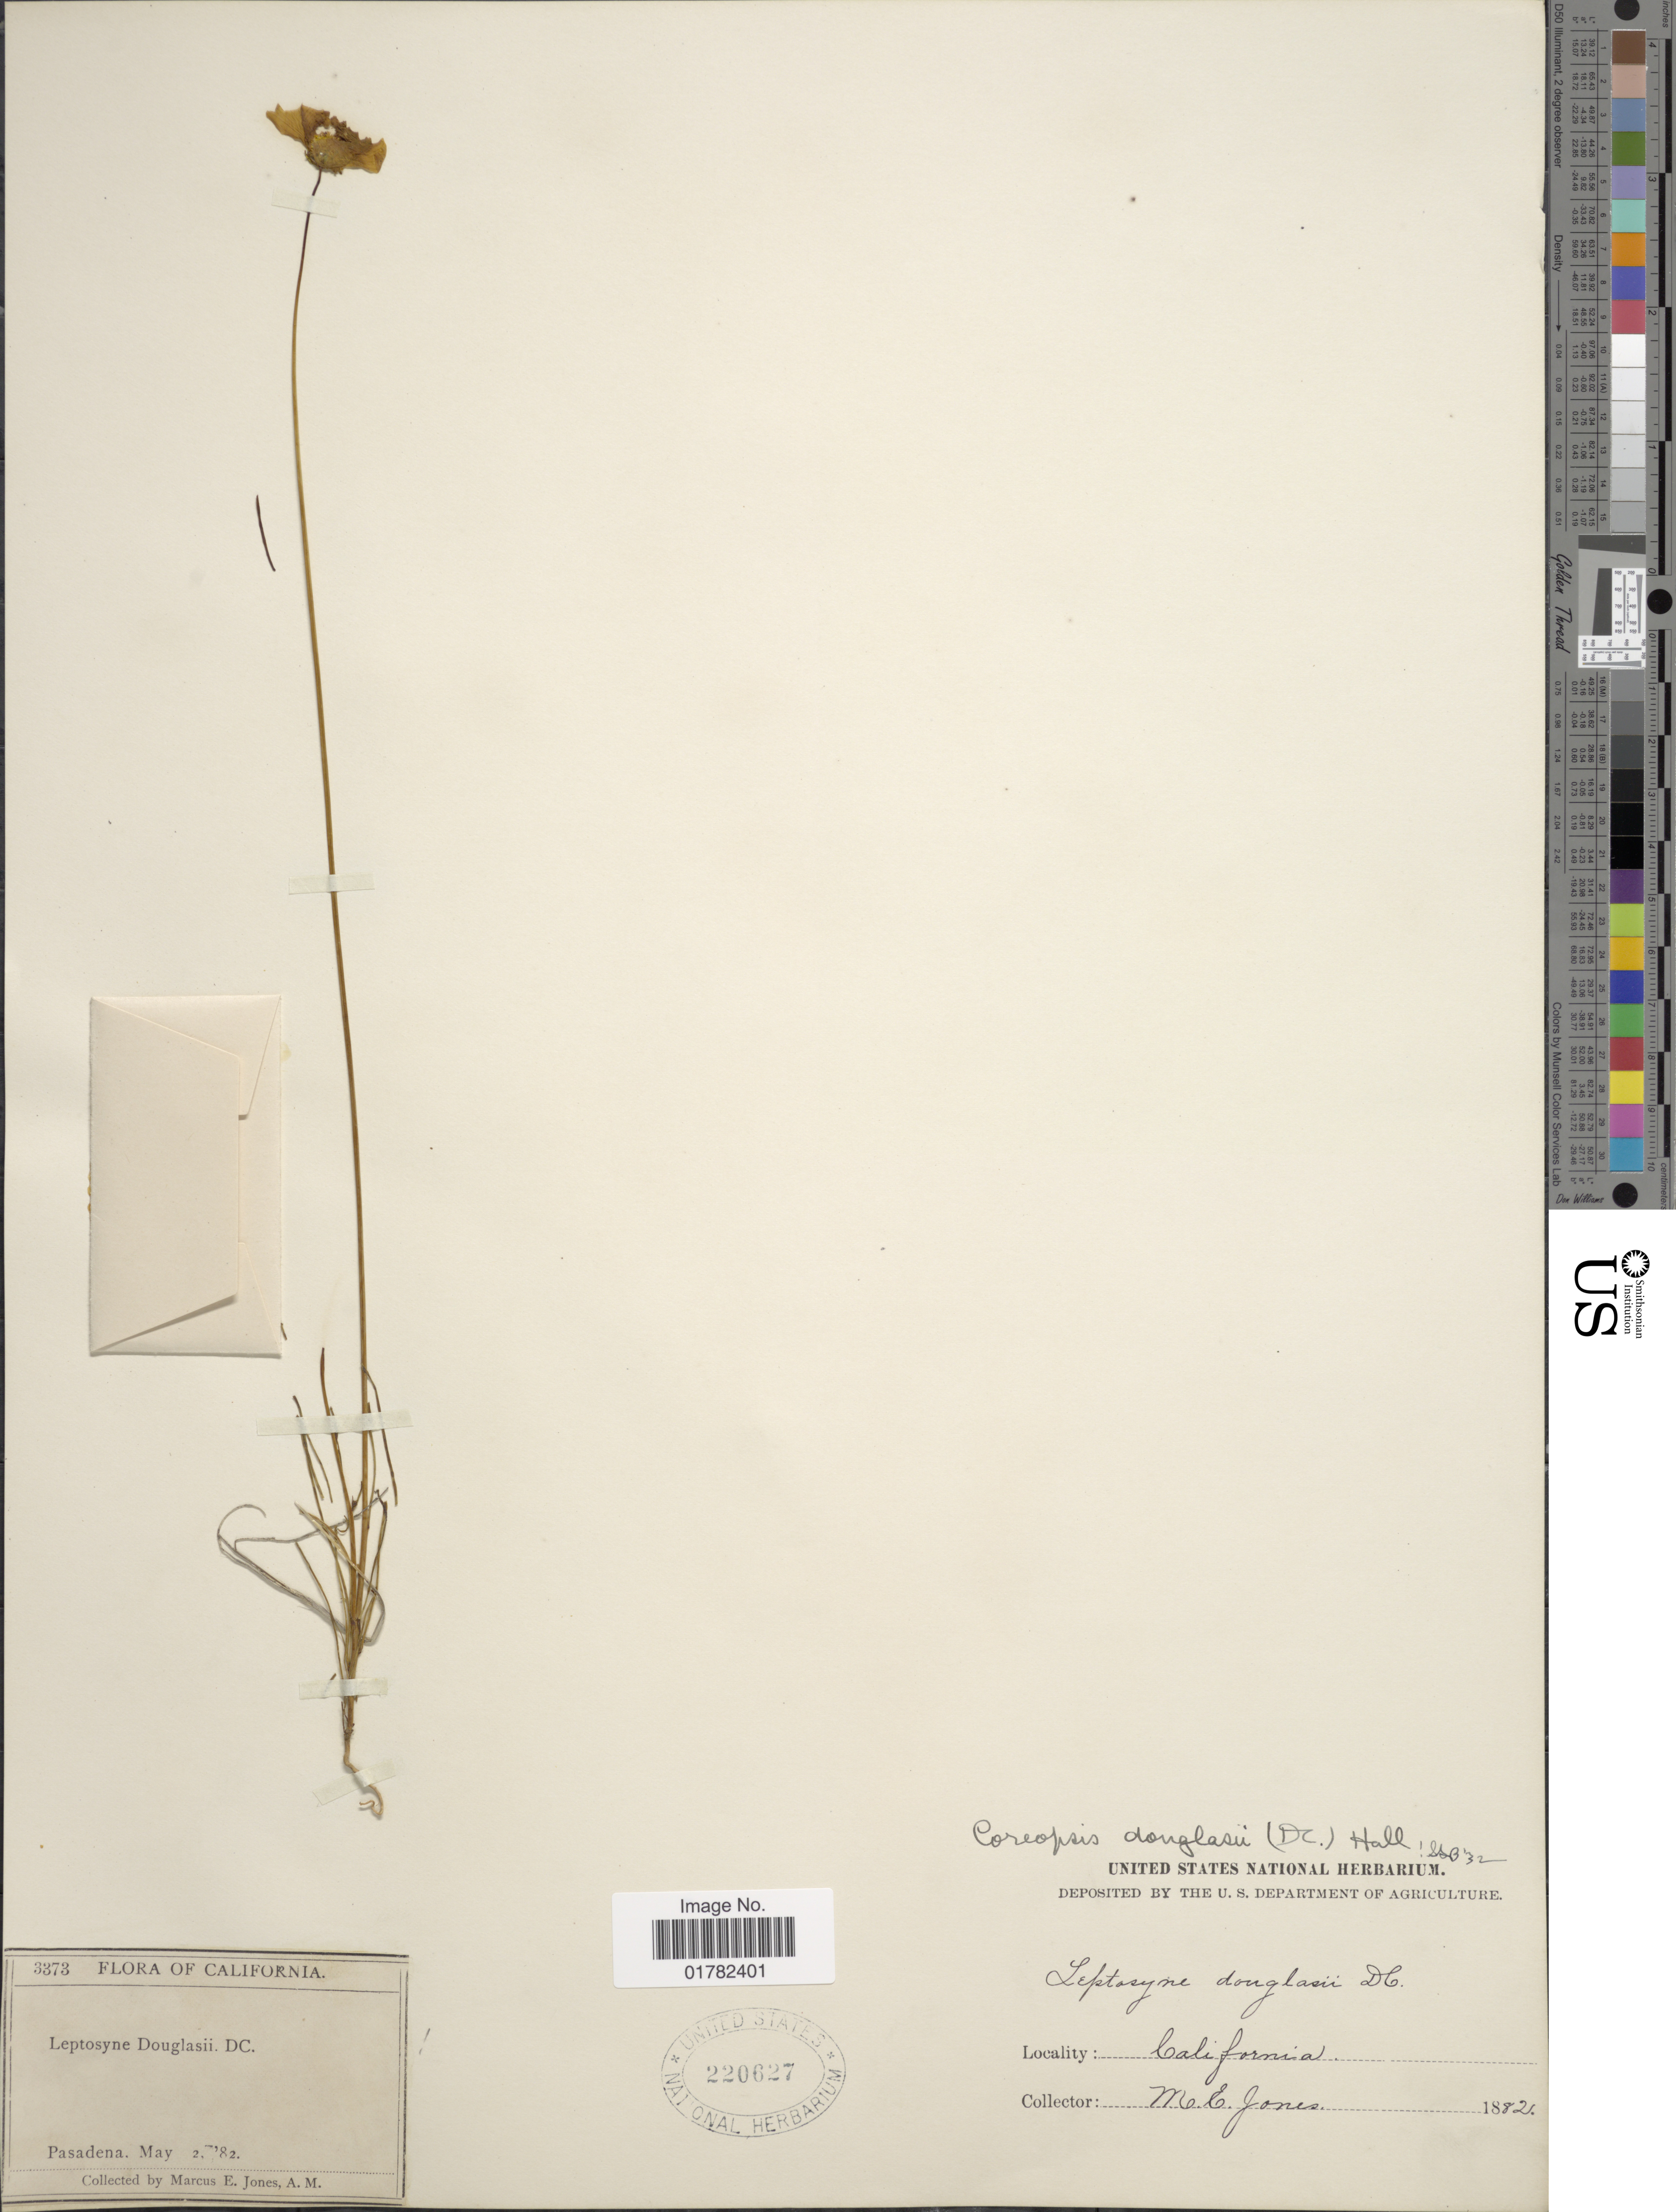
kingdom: Plantae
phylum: Tracheophyta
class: Magnoliopsida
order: Asterales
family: Asteraceae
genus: Coreopsis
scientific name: Coreopsis douglasii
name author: (DC.) H.M. Hall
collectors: M. E. Jones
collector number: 3373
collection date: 1882-05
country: United States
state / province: California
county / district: Los Angeles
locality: Pasadena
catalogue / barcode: US 220627